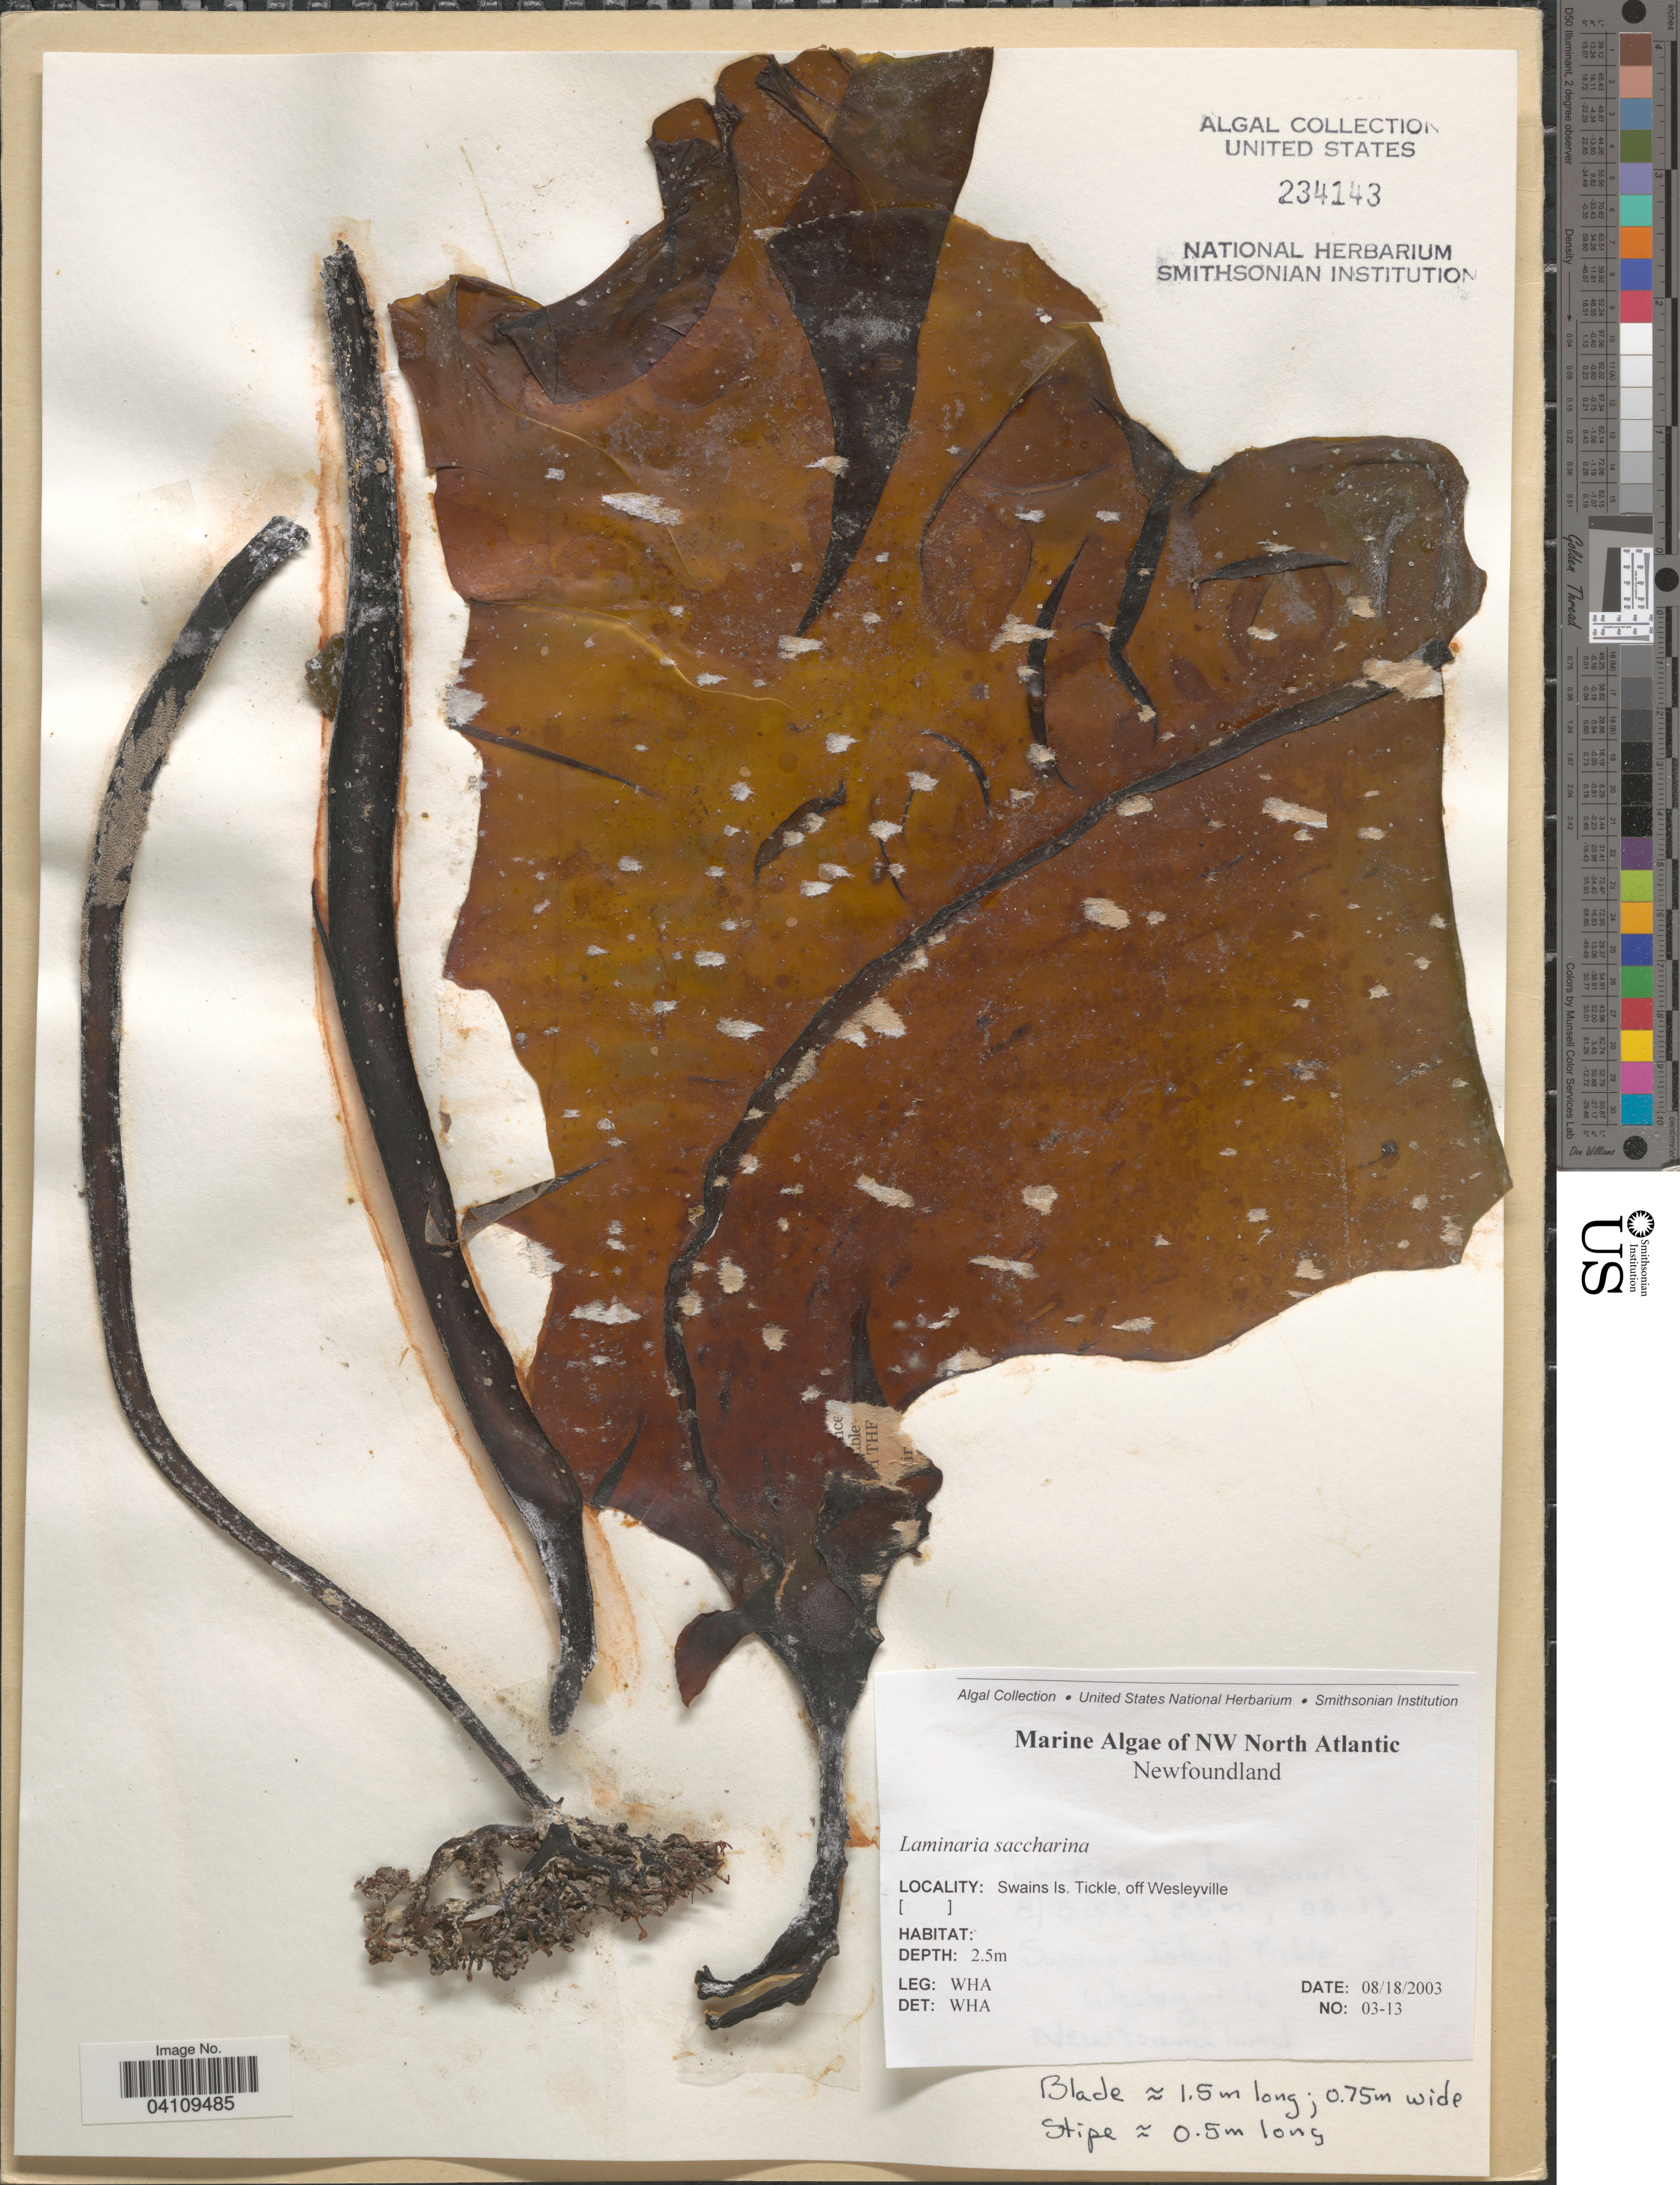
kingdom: Chromista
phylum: Ochrophyta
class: Phaeophyceae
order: Laminariales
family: Laminariaceae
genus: Saccharina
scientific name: Saccharina latissima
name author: C.E. Lane et al.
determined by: Algae name updating Project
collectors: W. H. Adey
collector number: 03-13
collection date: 2003-08-18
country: Canada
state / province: Newfoundland and Labrador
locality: NW North Atlantic. Swains Is. Tickle, off Wesleyville.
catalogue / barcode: US 234143